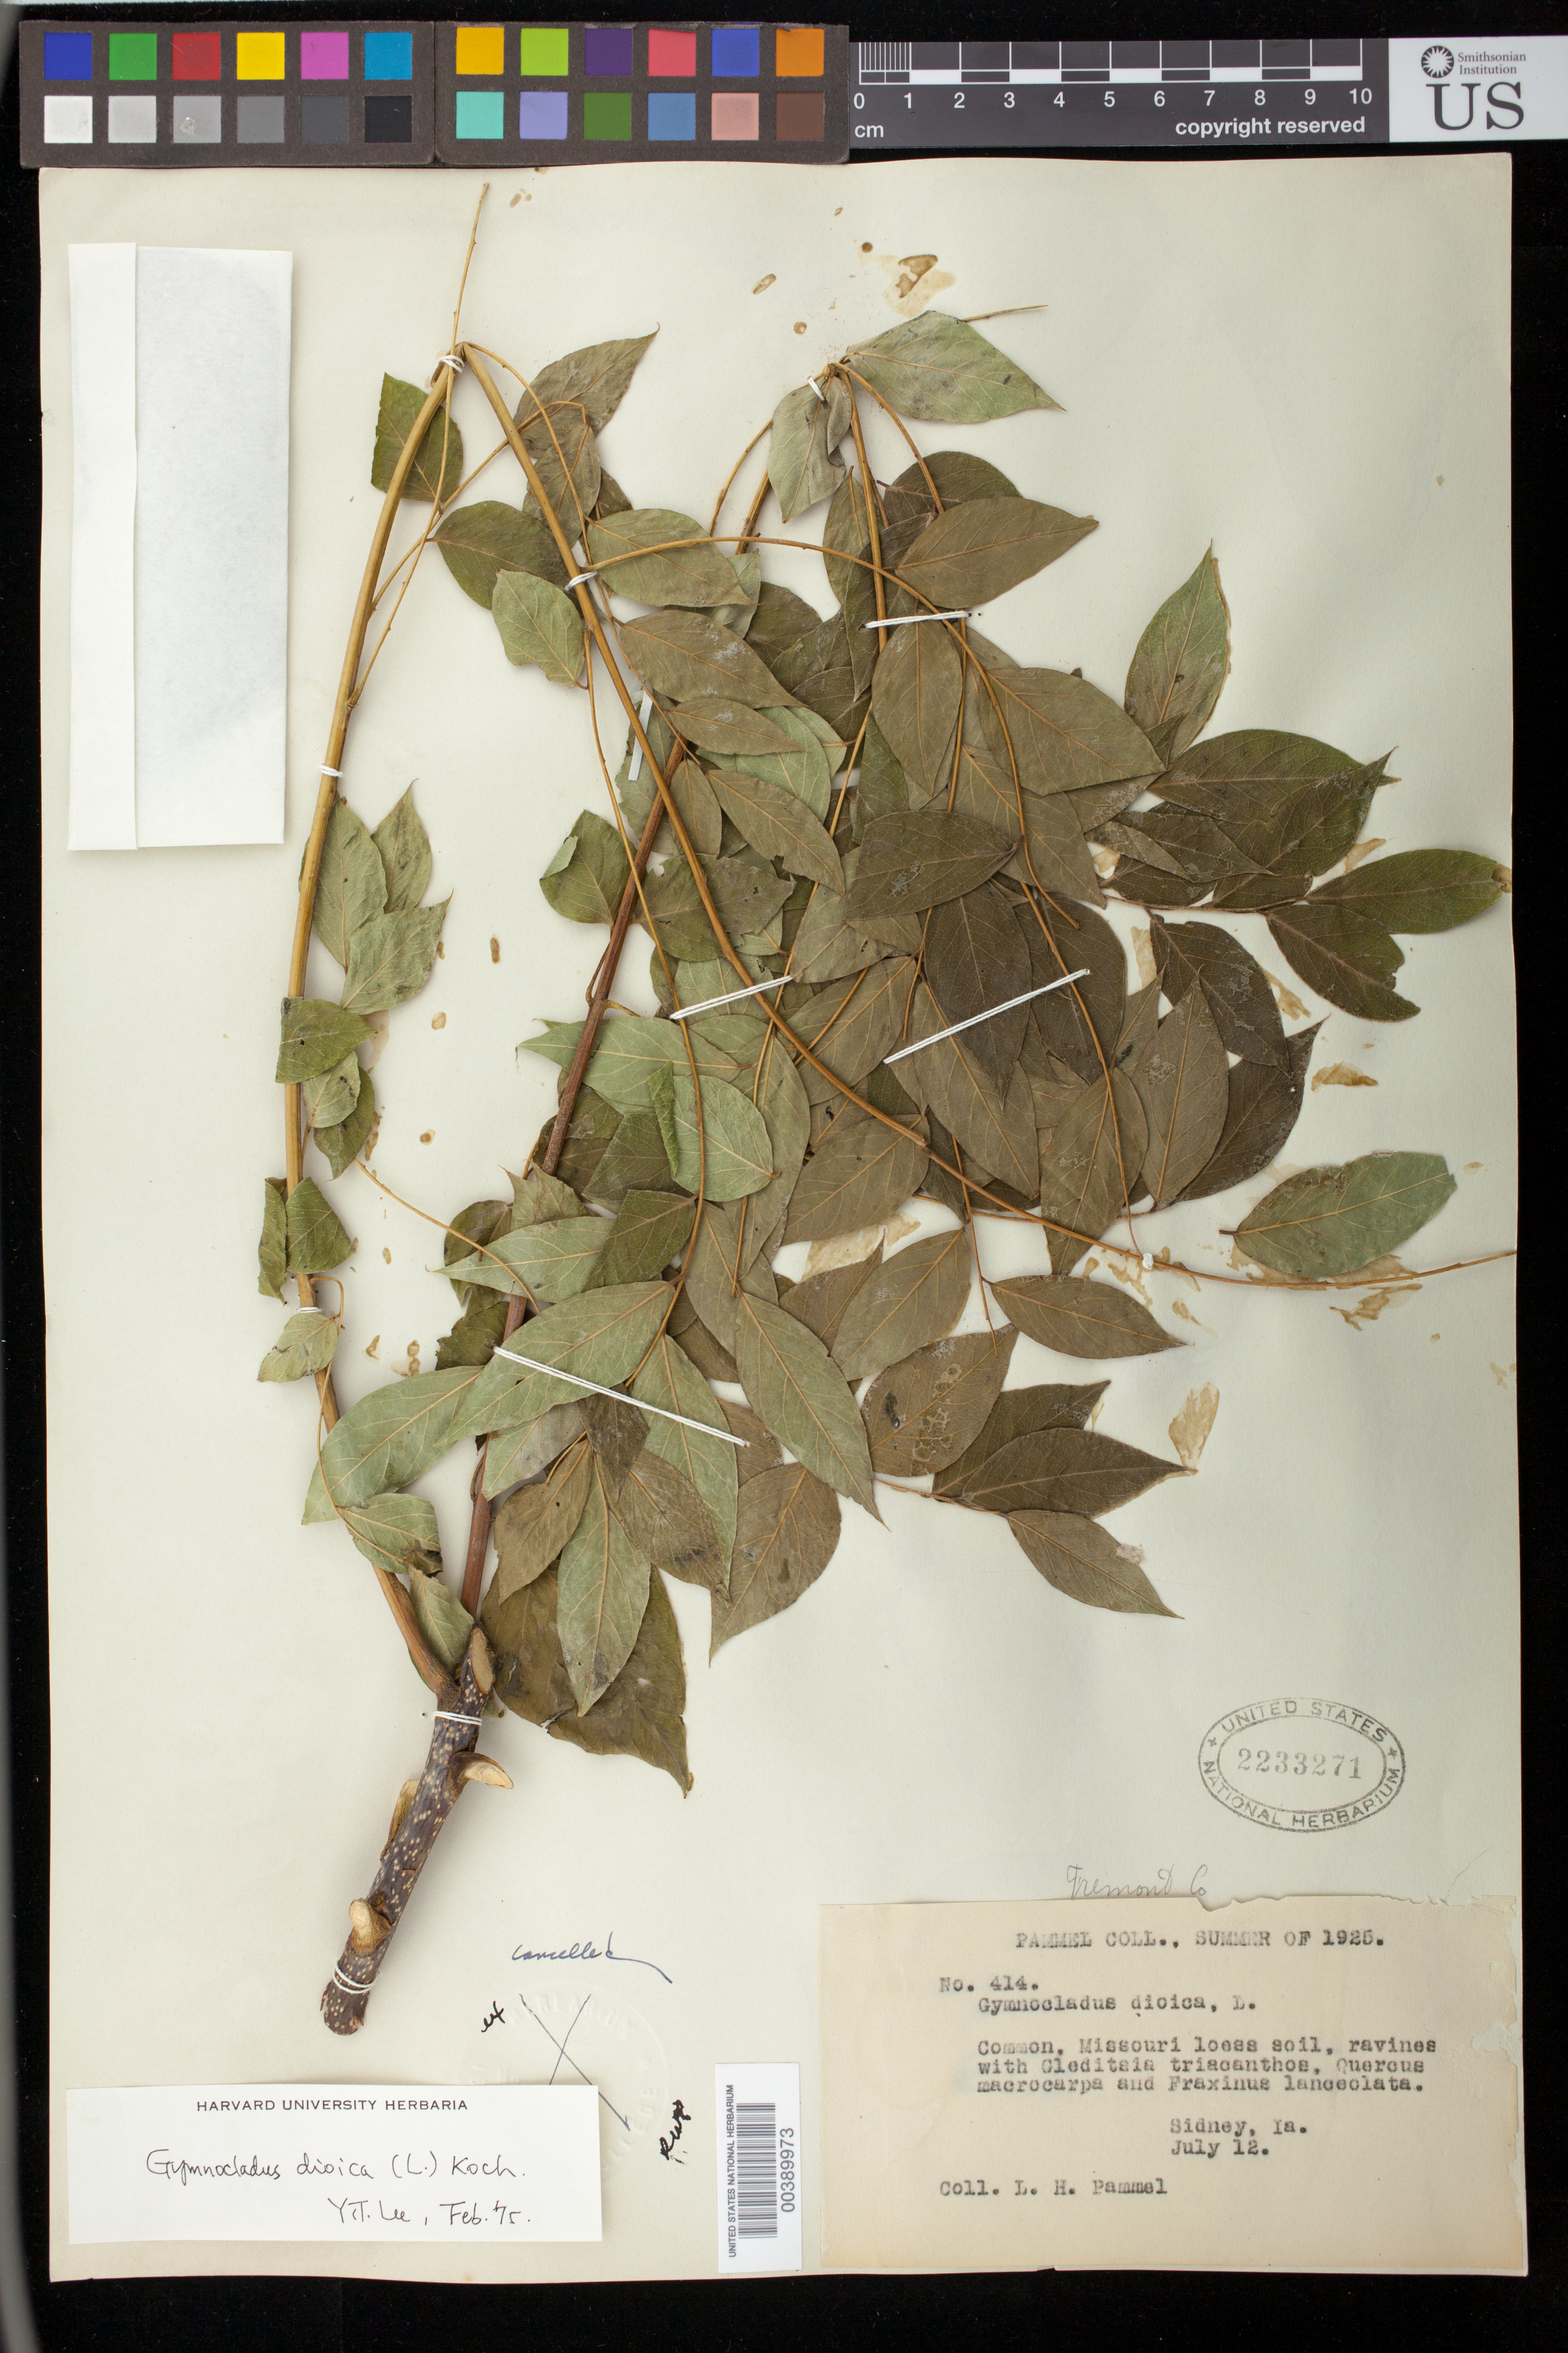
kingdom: Plantae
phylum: Tracheophyta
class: Magnoliopsida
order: Fabales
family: Fabaceae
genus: Gymnocladus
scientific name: Gymnocladus dioicus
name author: (L.) K. Koch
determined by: Lee, Y. T.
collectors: L. Pammel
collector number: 414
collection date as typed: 12 Jul 1925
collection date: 1925-07-12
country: United States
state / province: Iowa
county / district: Fremont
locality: Sidney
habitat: Missouri loess soil, ravines with Cleditaia triacanthos, Quercus macrocarpa and Fraxinue lanceclata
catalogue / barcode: US 2233271